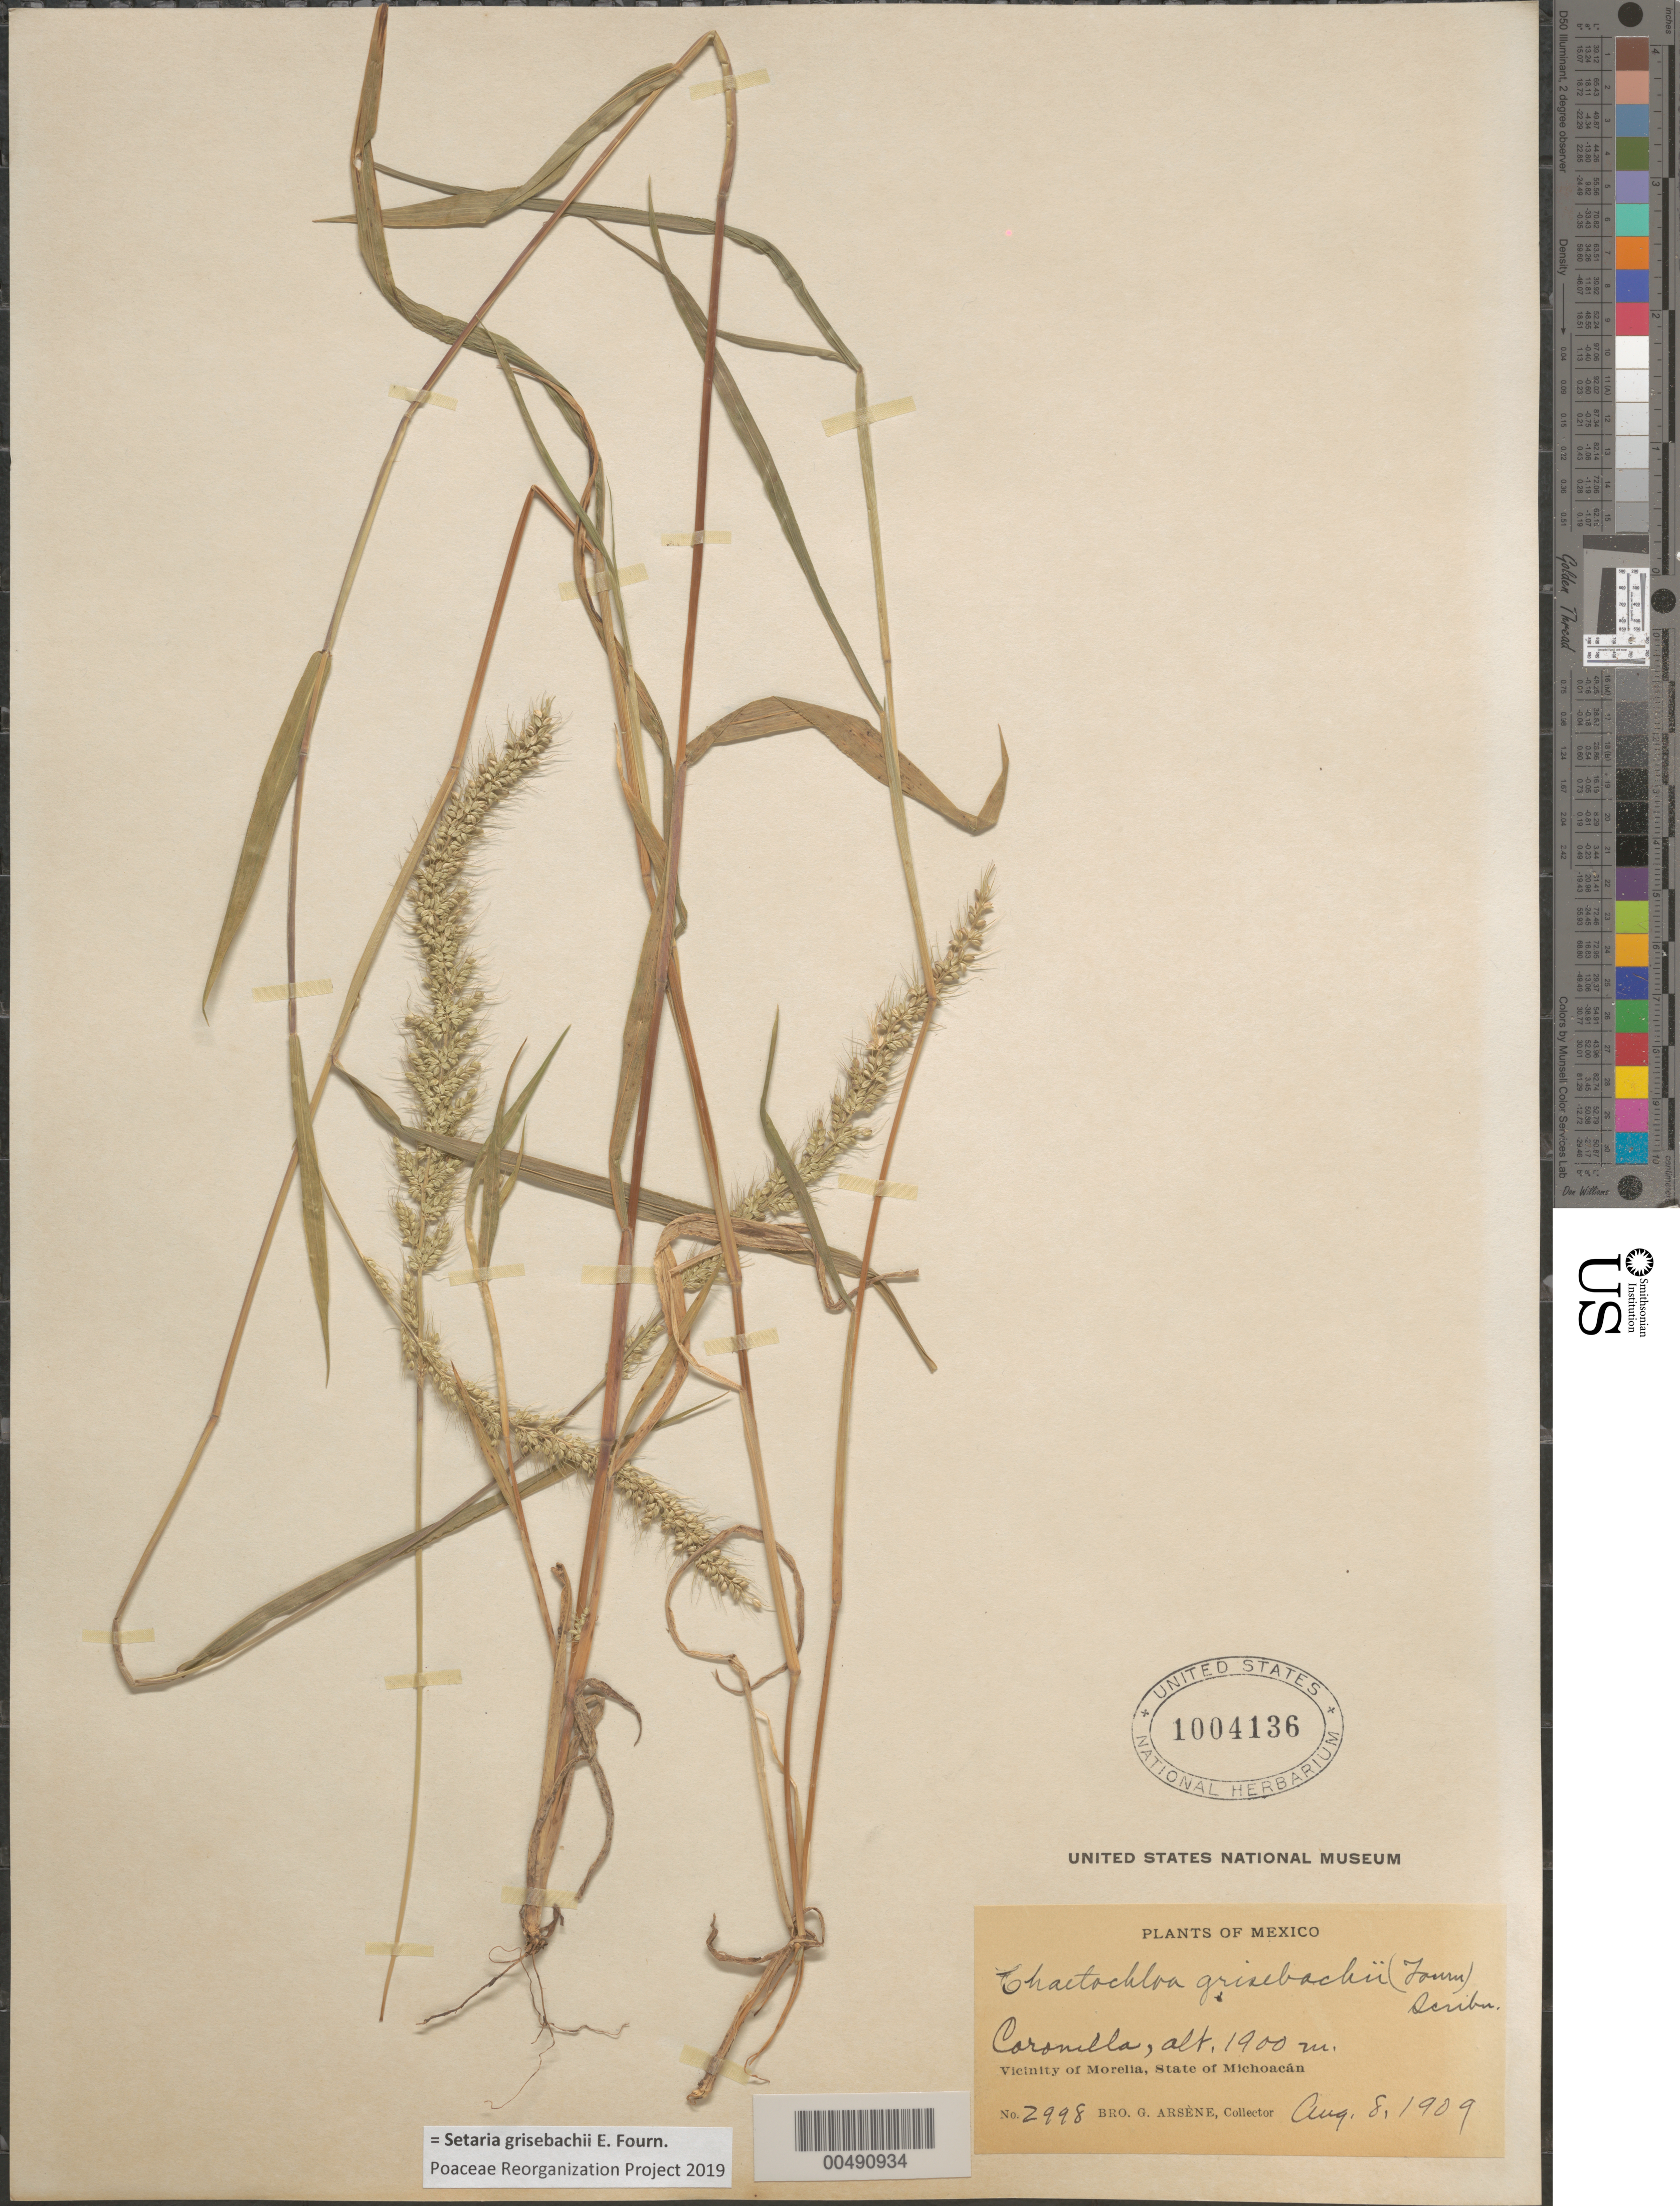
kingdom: Plantae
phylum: Tracheophyta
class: Liliopsida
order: Poales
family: Poaceae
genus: Setaria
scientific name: Setaria grisebachii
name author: E. Fourn.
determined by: Poaceae Reorganization Project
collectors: Bro. G. Arsène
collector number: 2998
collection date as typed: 8 Aug 1909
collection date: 1909-08-08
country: Mexico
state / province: Michoacán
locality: Coronilla, vicinity of Morelia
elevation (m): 1900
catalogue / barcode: US 1004136